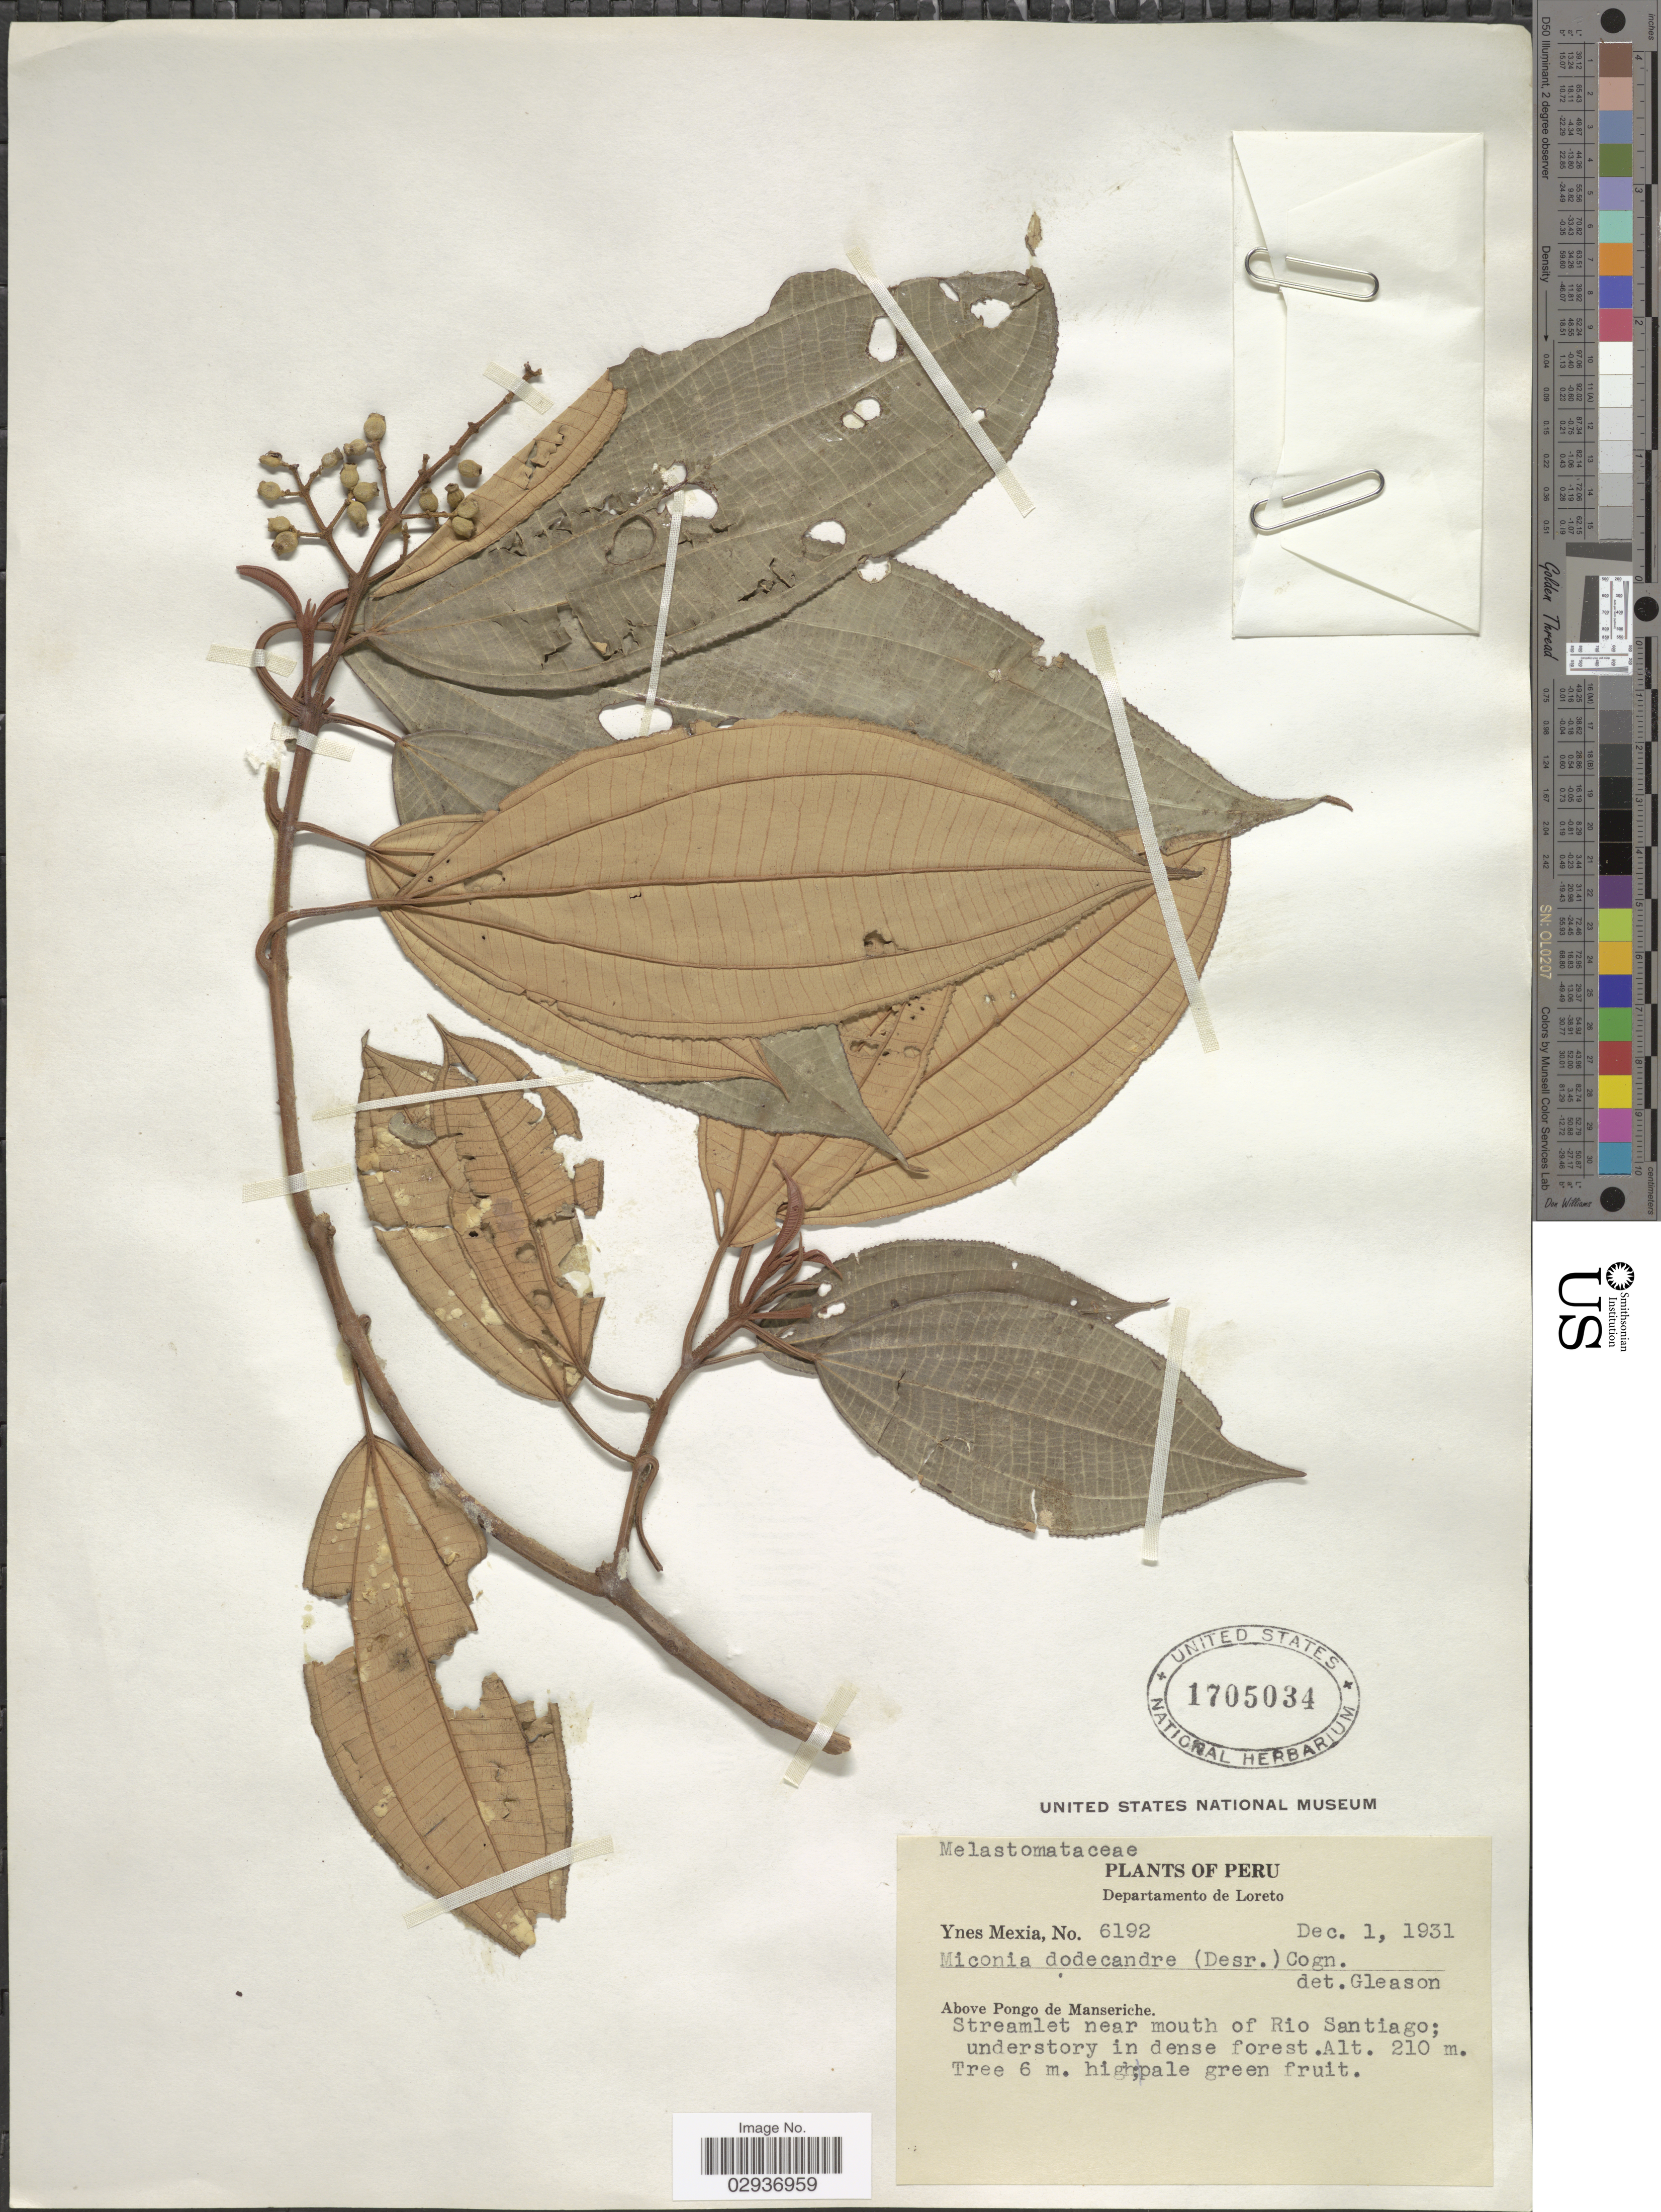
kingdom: Plantae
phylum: Tracheophyta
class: Magnoliopsida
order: Myrtales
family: Melastomataceae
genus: Miconia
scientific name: Miconia bubalina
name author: Naudin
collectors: Y. Mexia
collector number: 6192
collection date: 1931-12-01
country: Peru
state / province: Loreto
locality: Departamento de Loreto. Above Pongo de Manseriche. Streamlet near mouth of Rio Santiago.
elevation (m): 210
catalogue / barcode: US 1705034